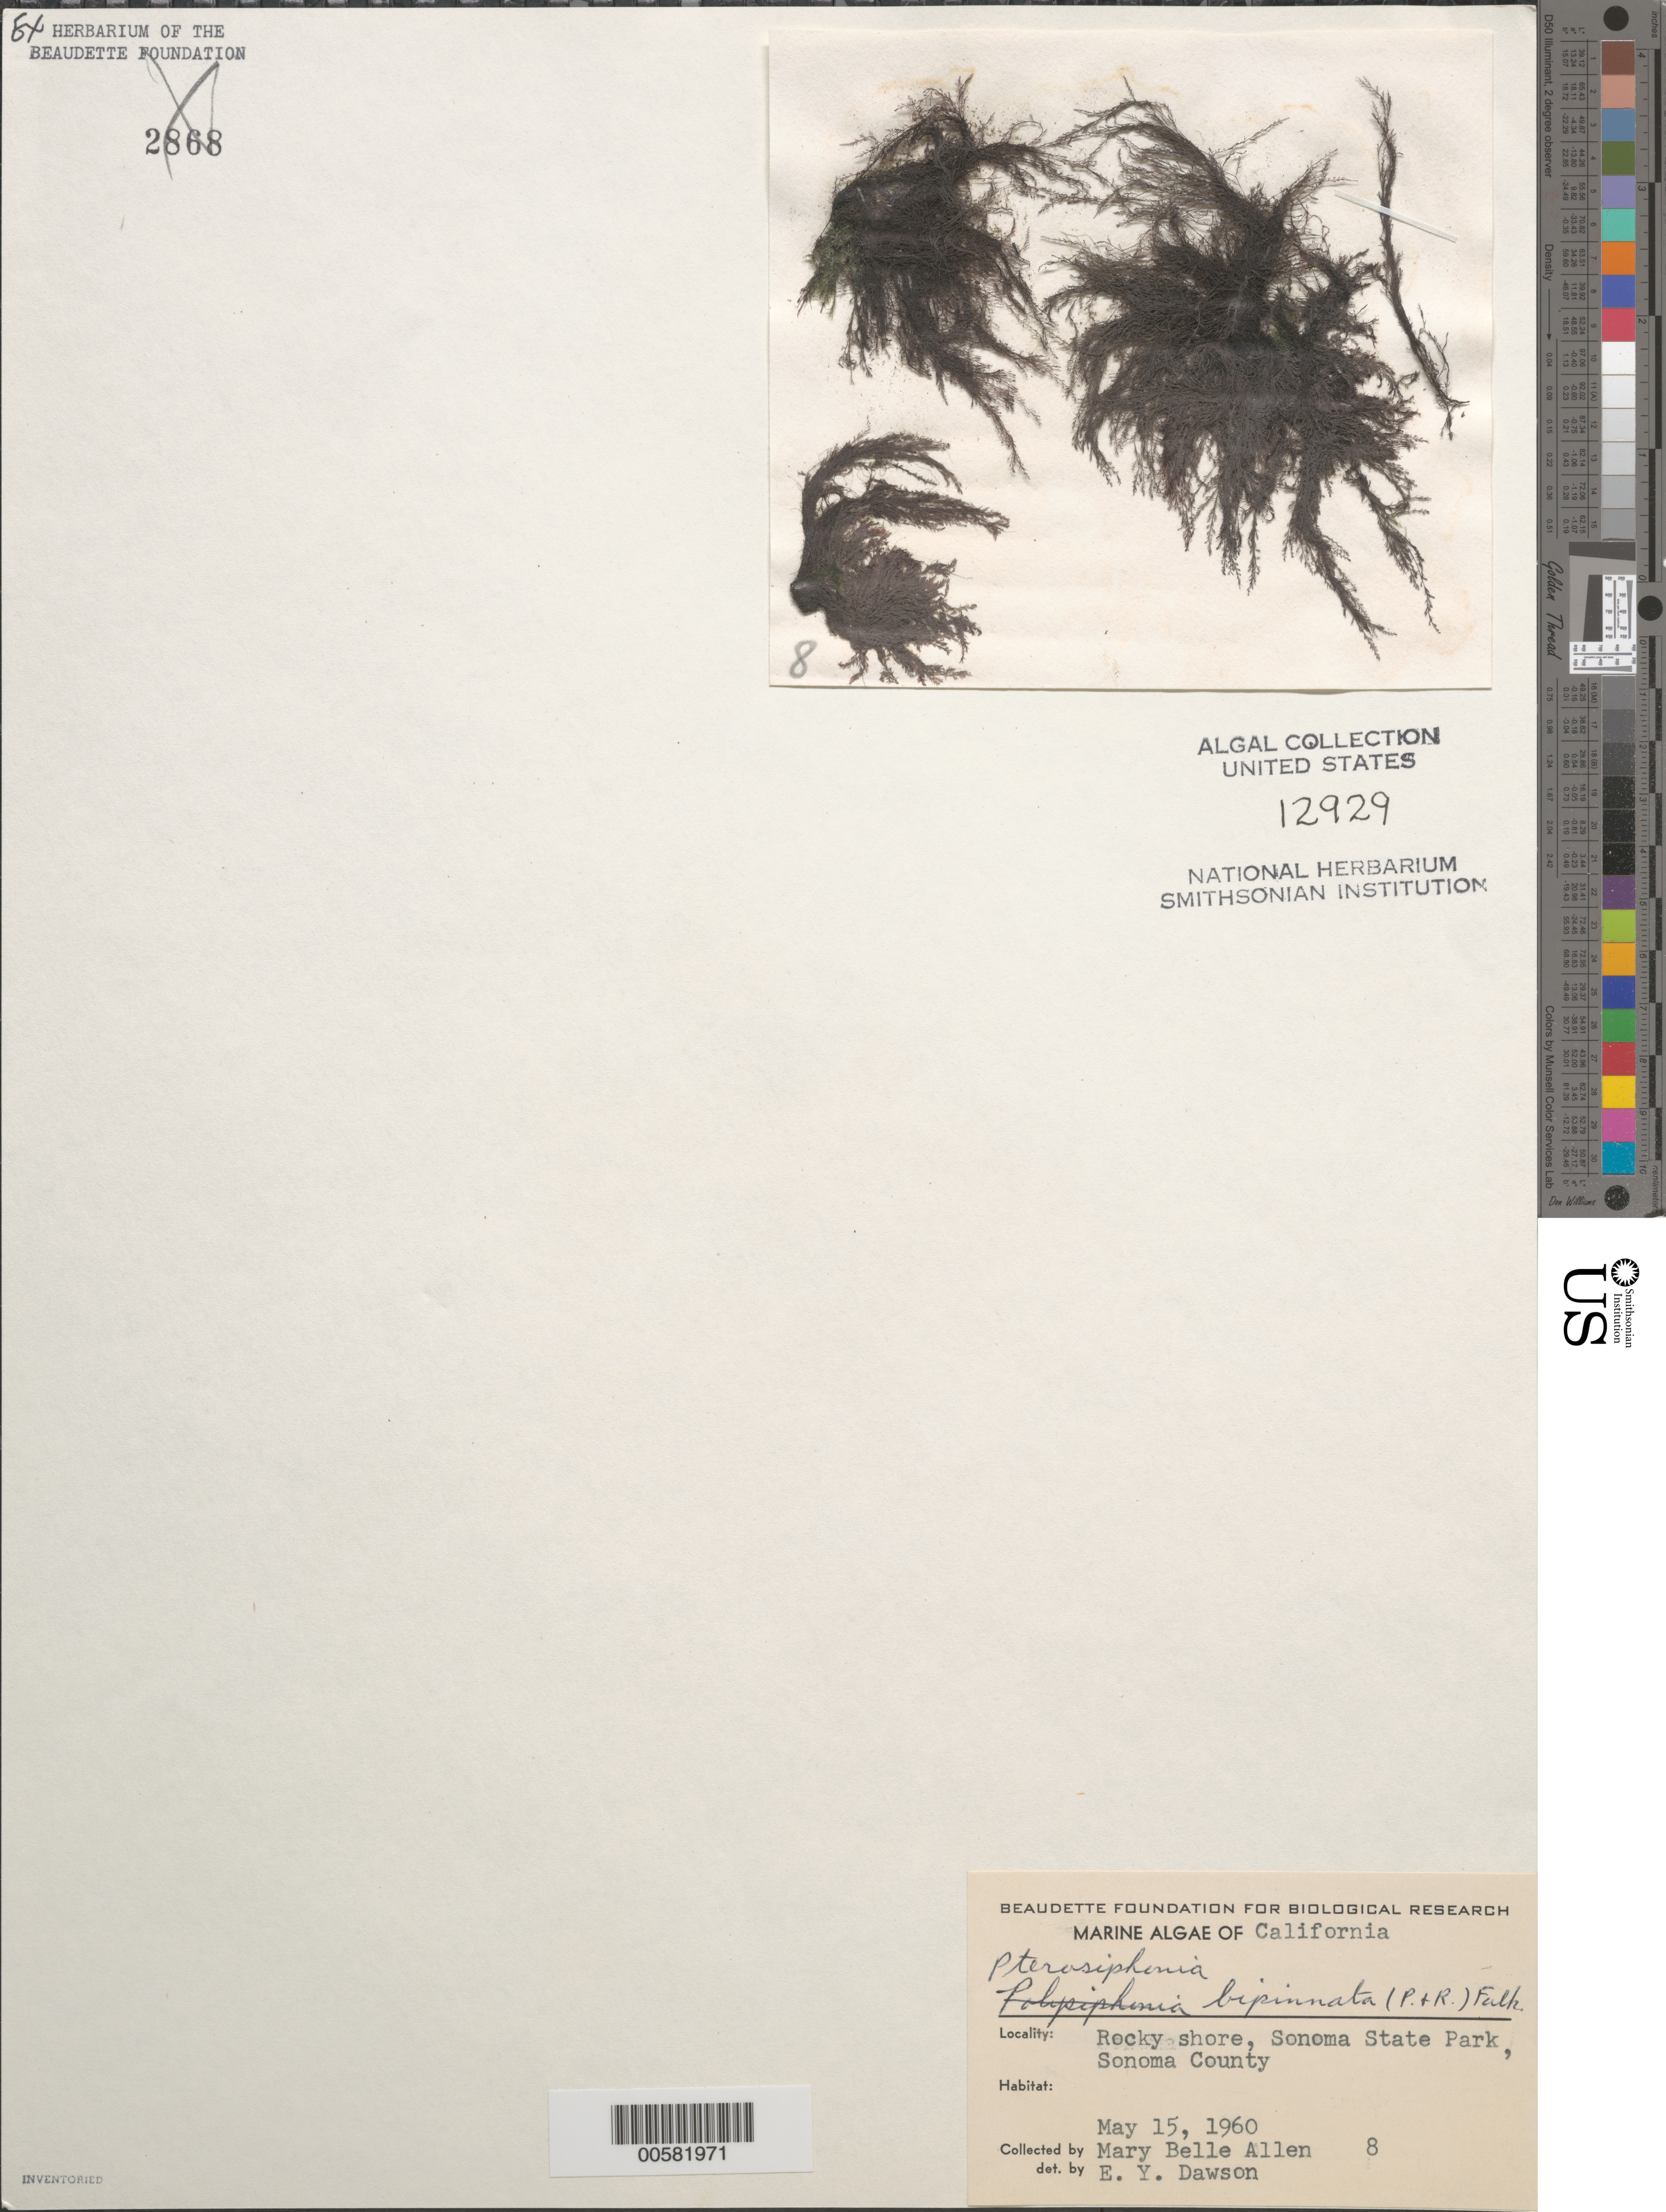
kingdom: Plantae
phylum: Rhodophyta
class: Florideophyceae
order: Ceramiales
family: Rhodomelaceae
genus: Savoiea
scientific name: Savoiea bipinnata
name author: (Postels & Rupr.) M.J. Wynne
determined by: Algae name updating Project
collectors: M. B. Allen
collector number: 8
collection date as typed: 15 May 1960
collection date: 1960-05-15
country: United States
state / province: California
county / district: Sonoma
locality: Sonoma State Park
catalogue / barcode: US 12929